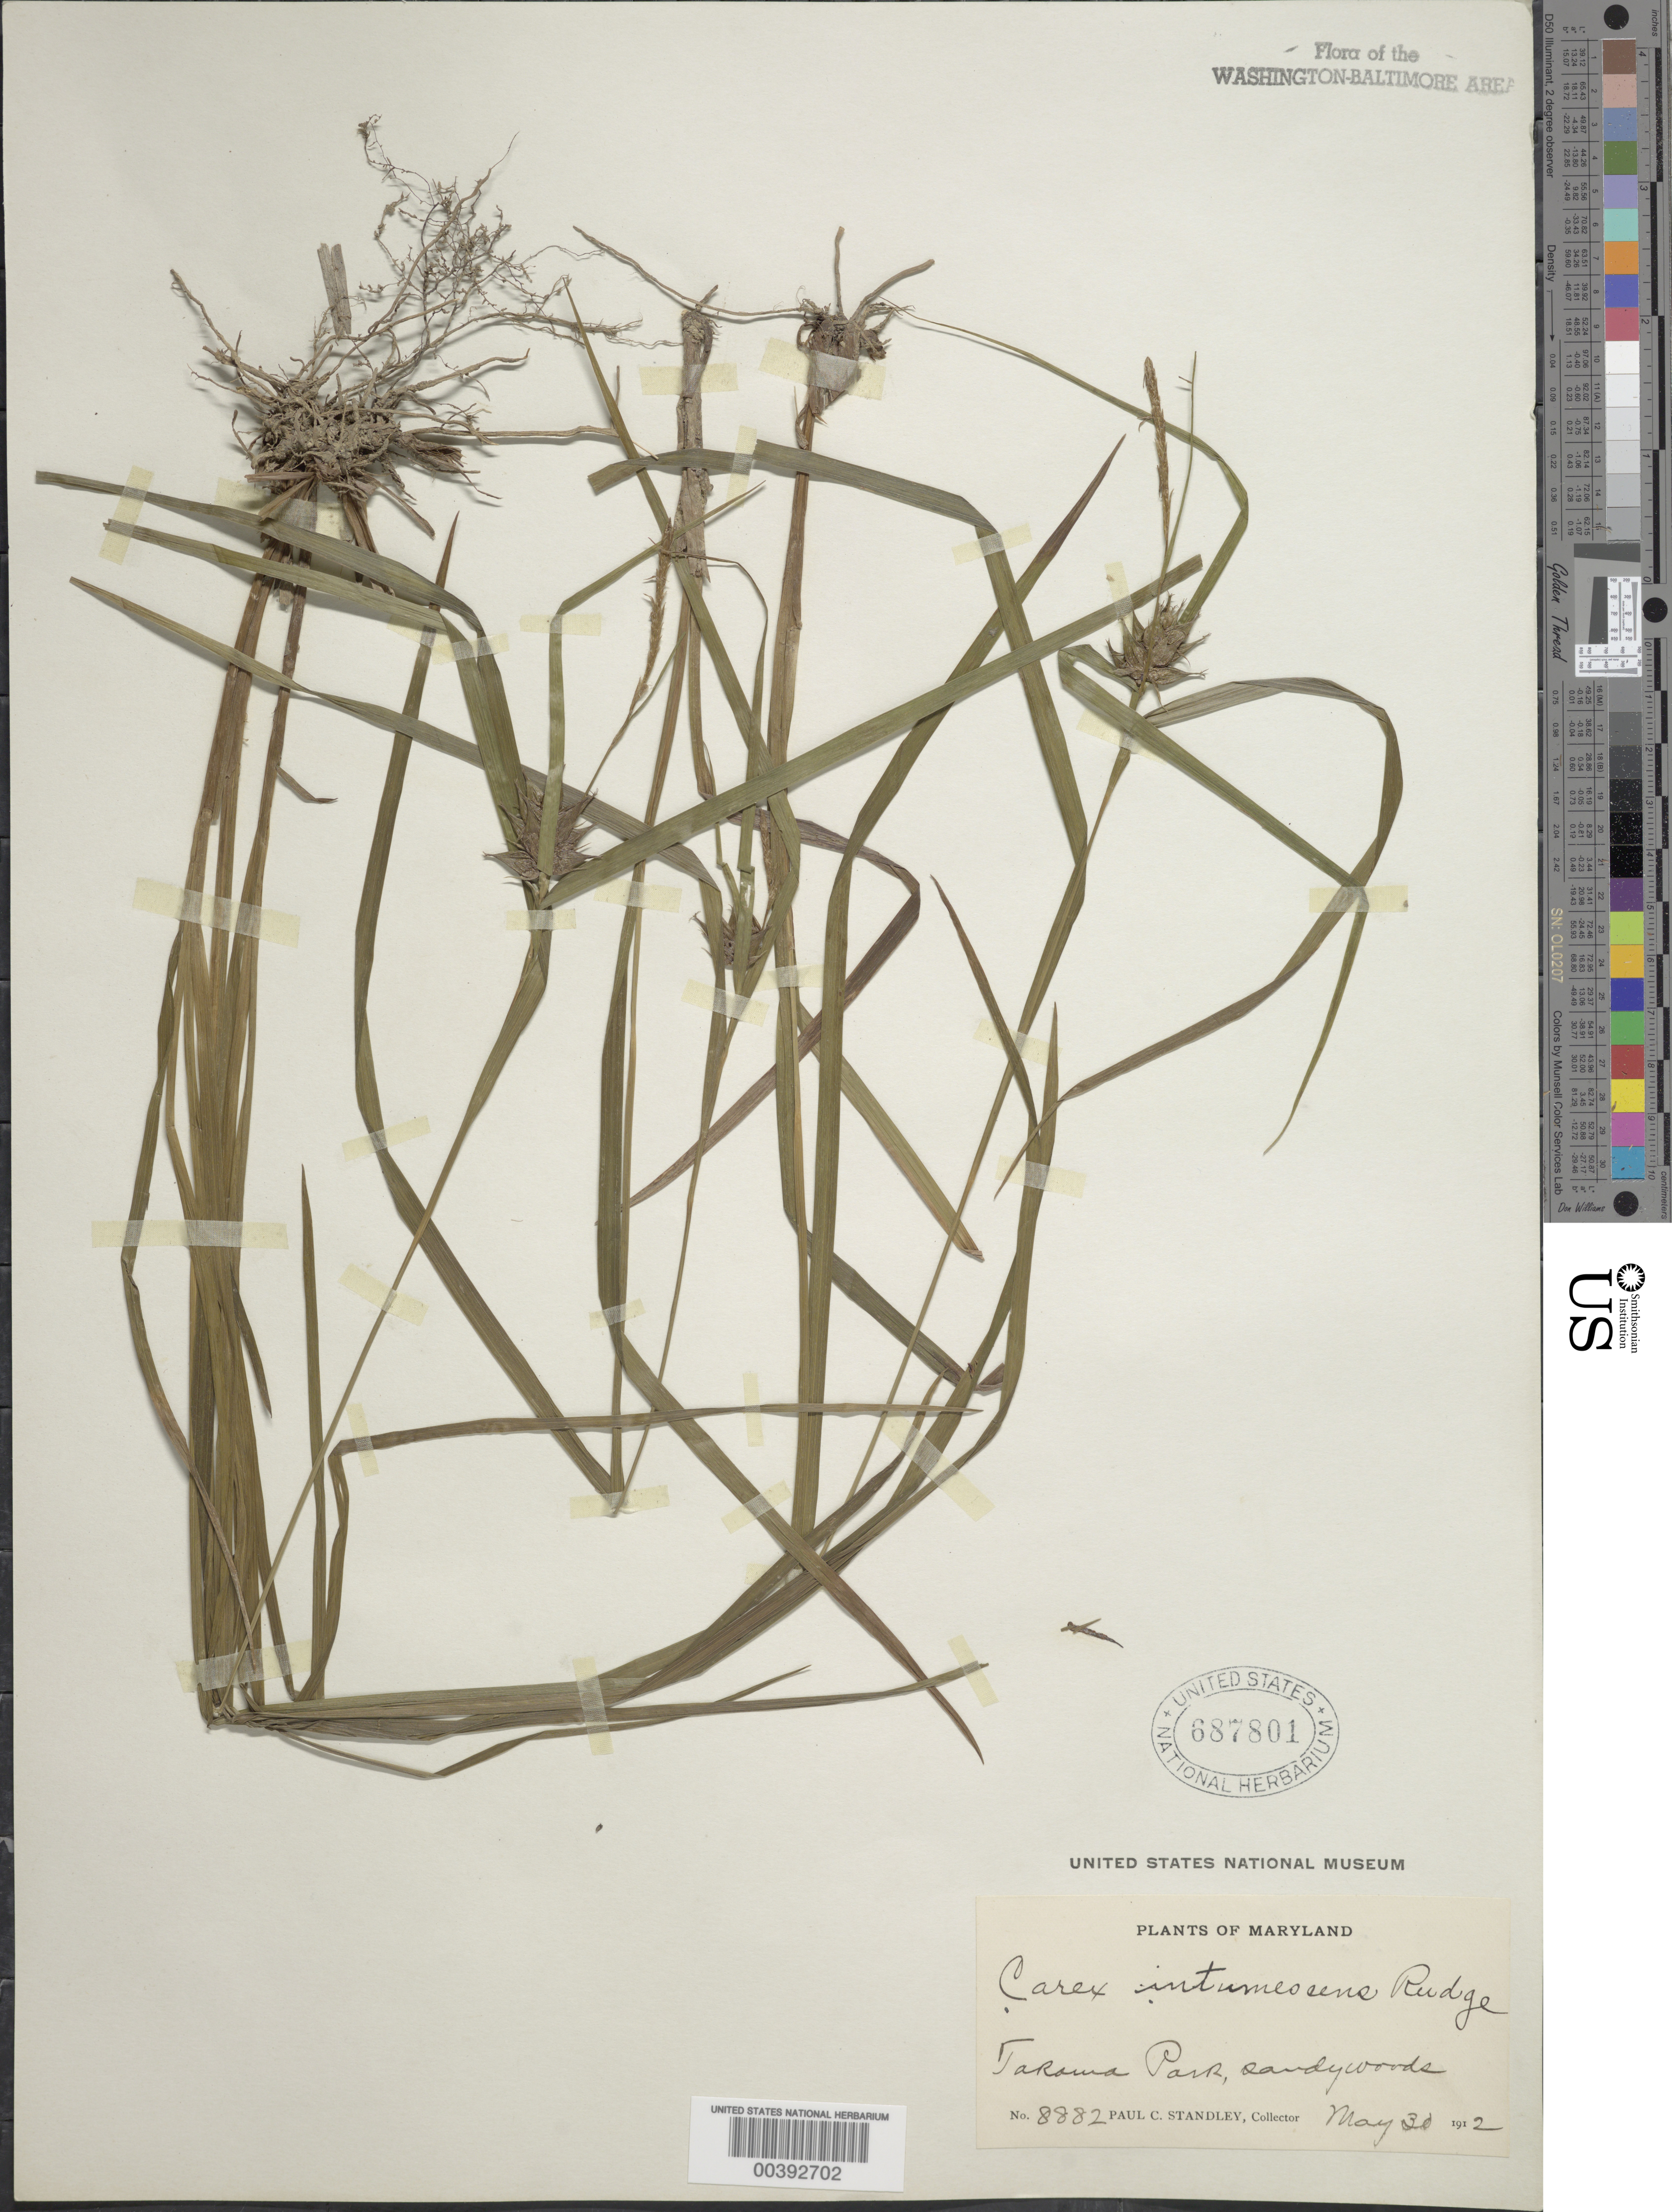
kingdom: Plantae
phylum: Tracheophyta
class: Liliopsida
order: Poales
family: Cyperaceae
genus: Carex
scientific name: Carex intumescens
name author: Rudge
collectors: P. C. Standley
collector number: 8882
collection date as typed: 30 May 1912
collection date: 1912-05-30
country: United States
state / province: Maryland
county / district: Montgomery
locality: Takoma Park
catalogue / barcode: US 687801